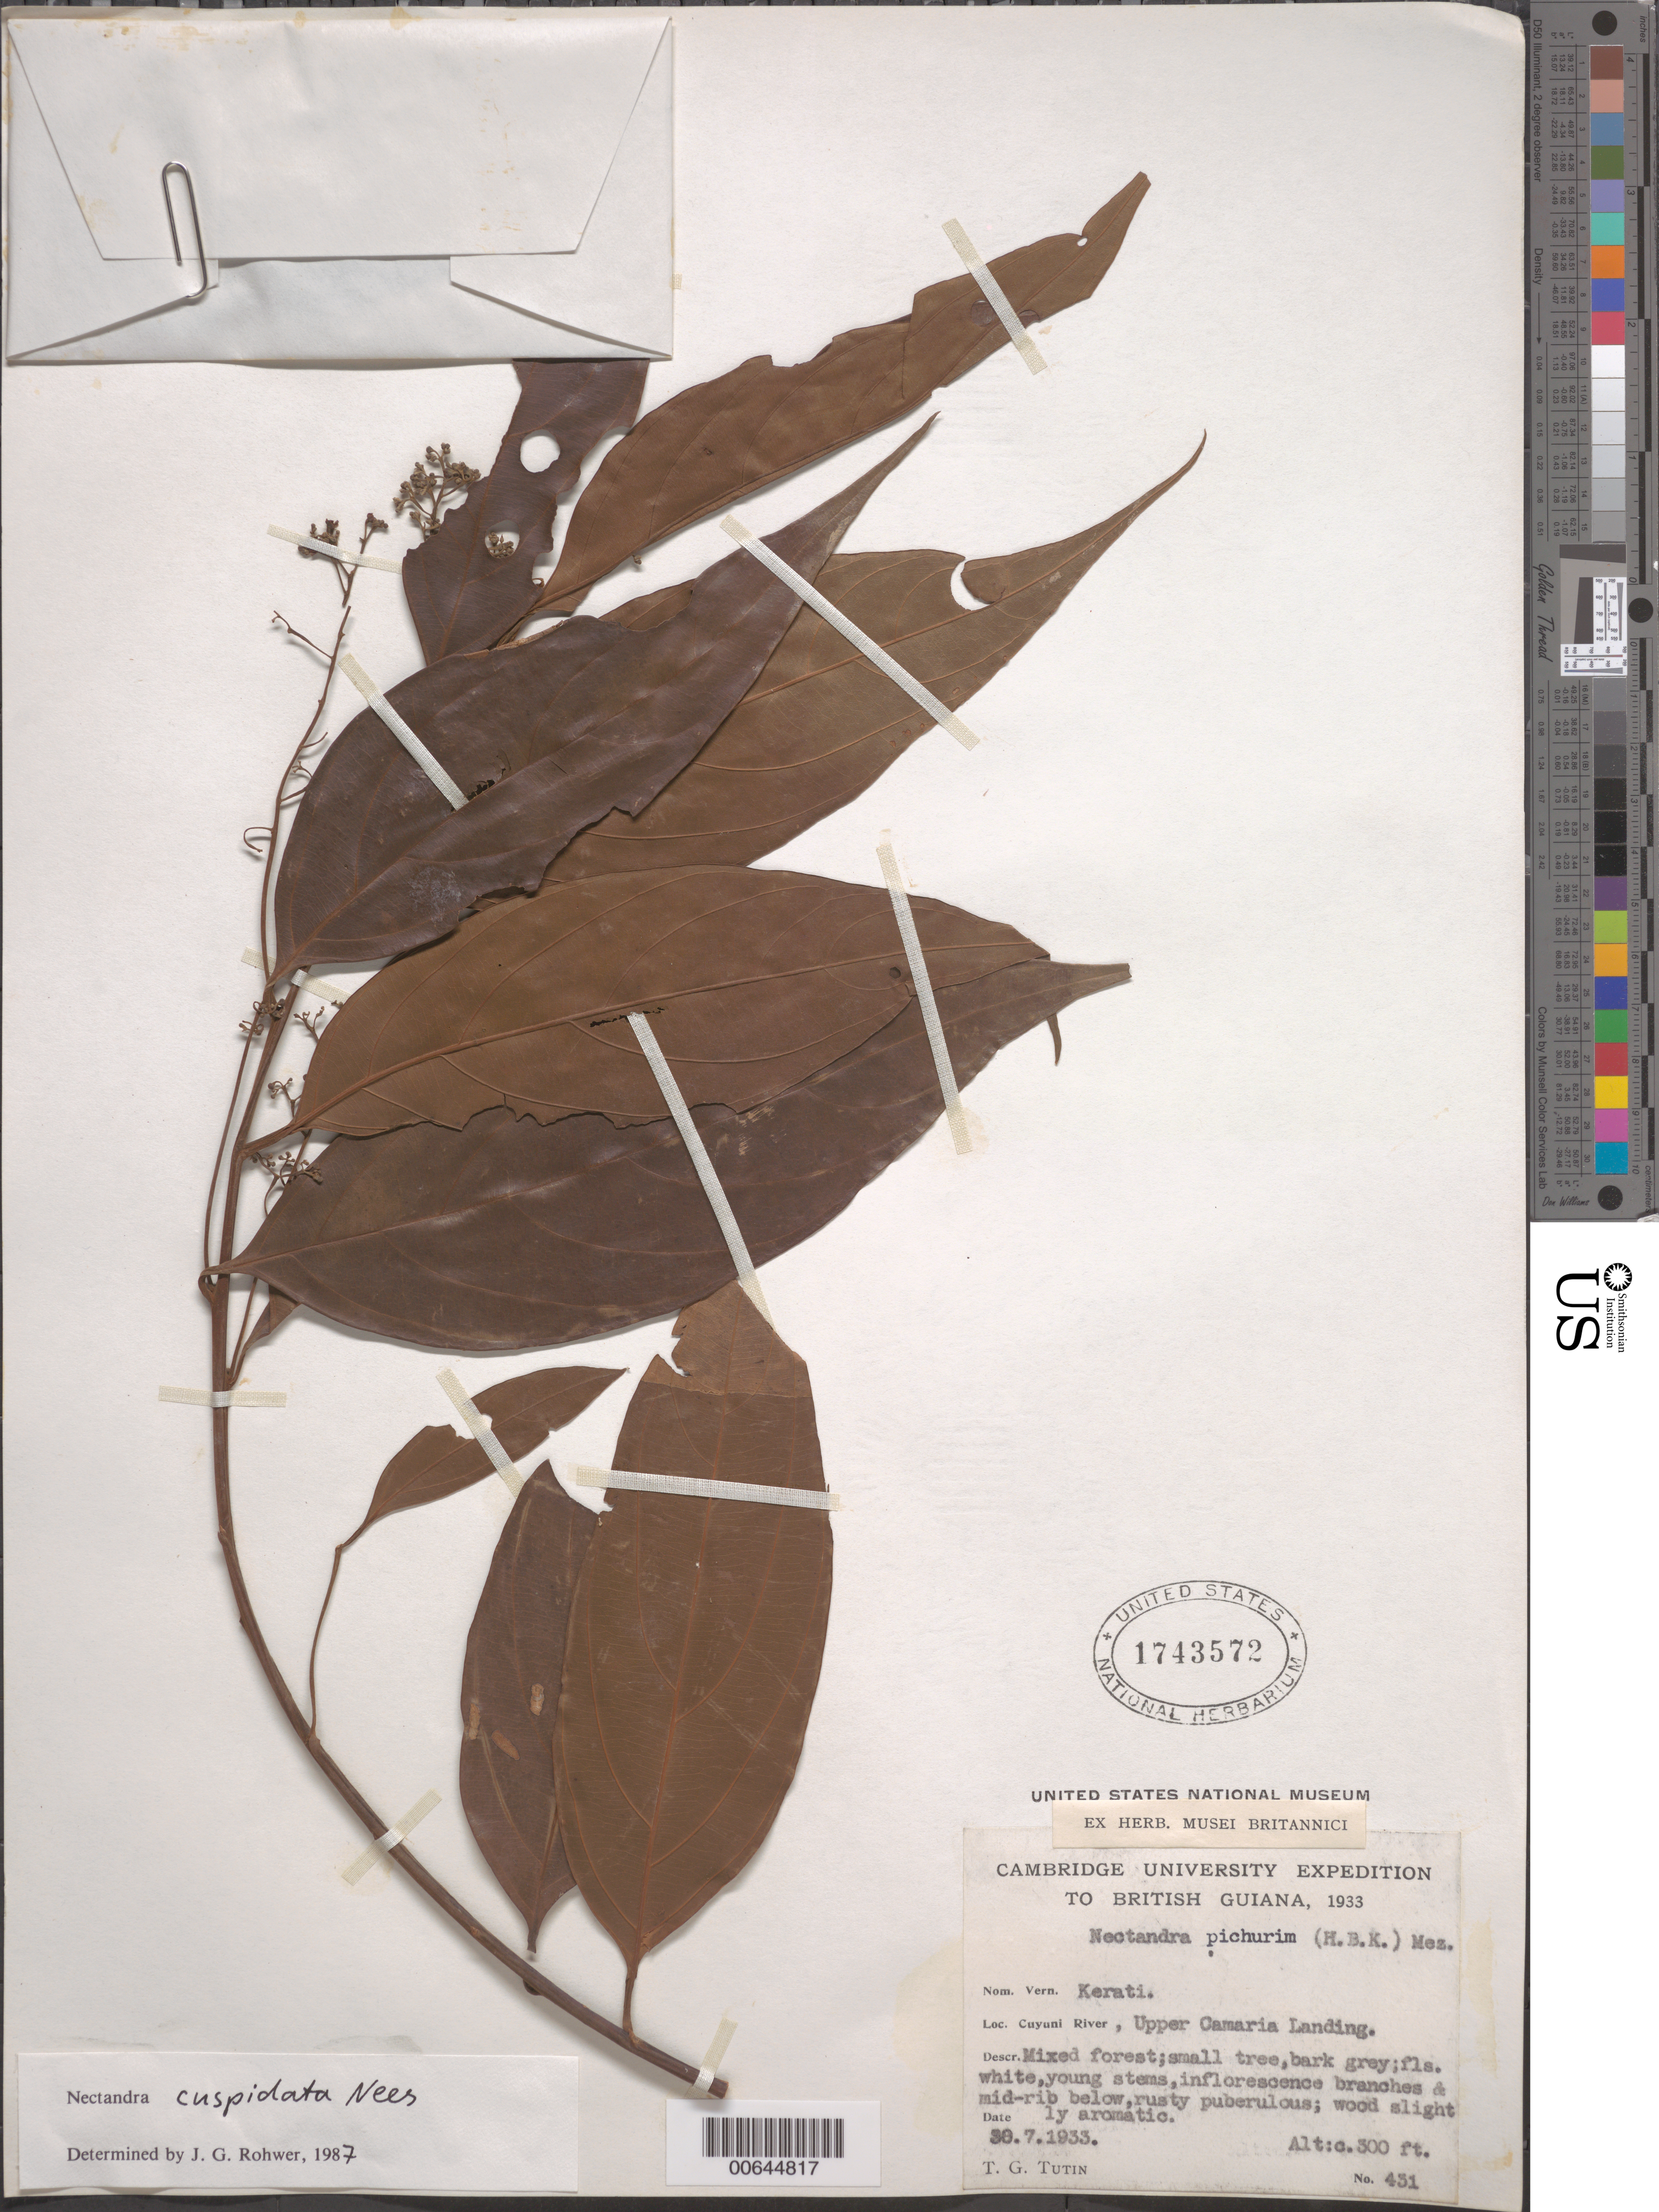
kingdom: Plantae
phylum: Tracheophyta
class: Magnoliopsida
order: Laurales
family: Lauraceae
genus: Nectandra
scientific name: Nectandra cuspidata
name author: Nees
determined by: Rohwer, J. G.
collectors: T. G. Tutin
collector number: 431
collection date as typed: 30-Jul-33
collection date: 1933-07-30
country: Guyana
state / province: Cuyuni-Mazaruni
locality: Camaria Landing, near, Cuyuni R.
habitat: Mixed forest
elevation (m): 91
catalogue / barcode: US 1743572